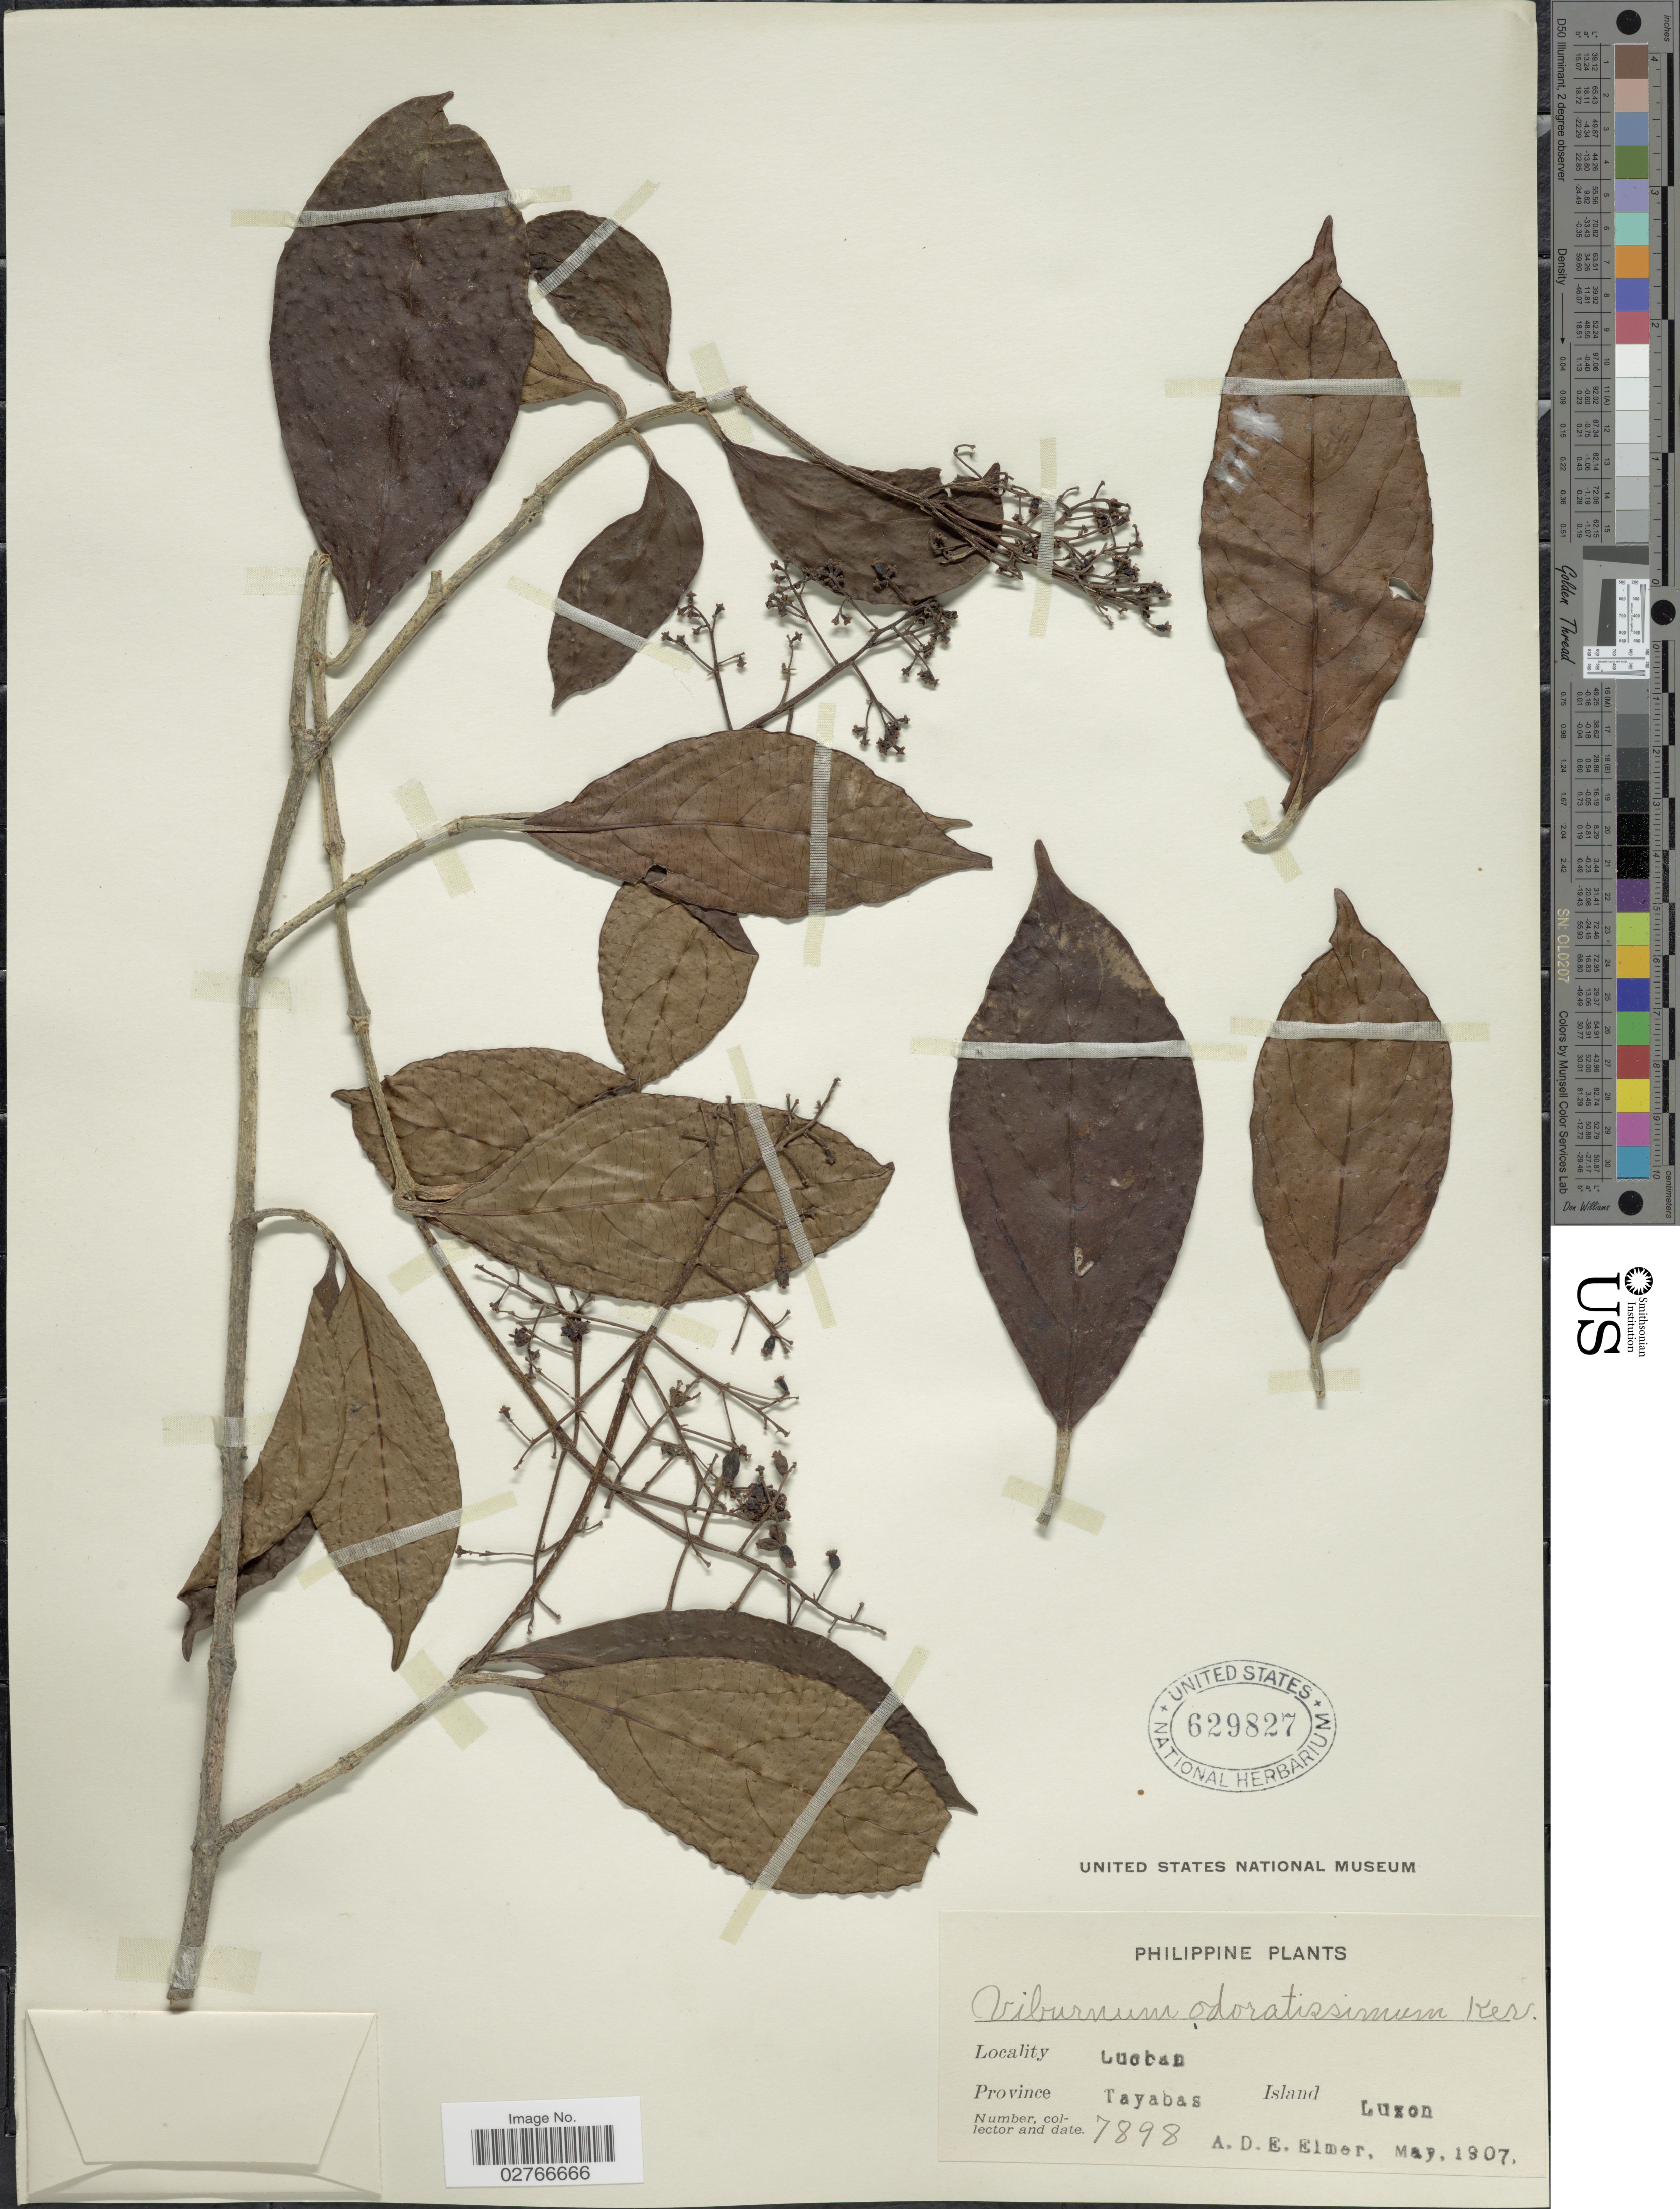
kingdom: Plantae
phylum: Tracheophyta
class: Magnoliopsida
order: Dipsacales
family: Viburnaceae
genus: Viburnum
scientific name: Viburnum odoratissimum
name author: Ker Gawl.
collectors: A. D. E. Elmer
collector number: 7898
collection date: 1907-05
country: Philippines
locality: Lucban. Province Tayabas. Island Luzon.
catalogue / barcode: US 629827